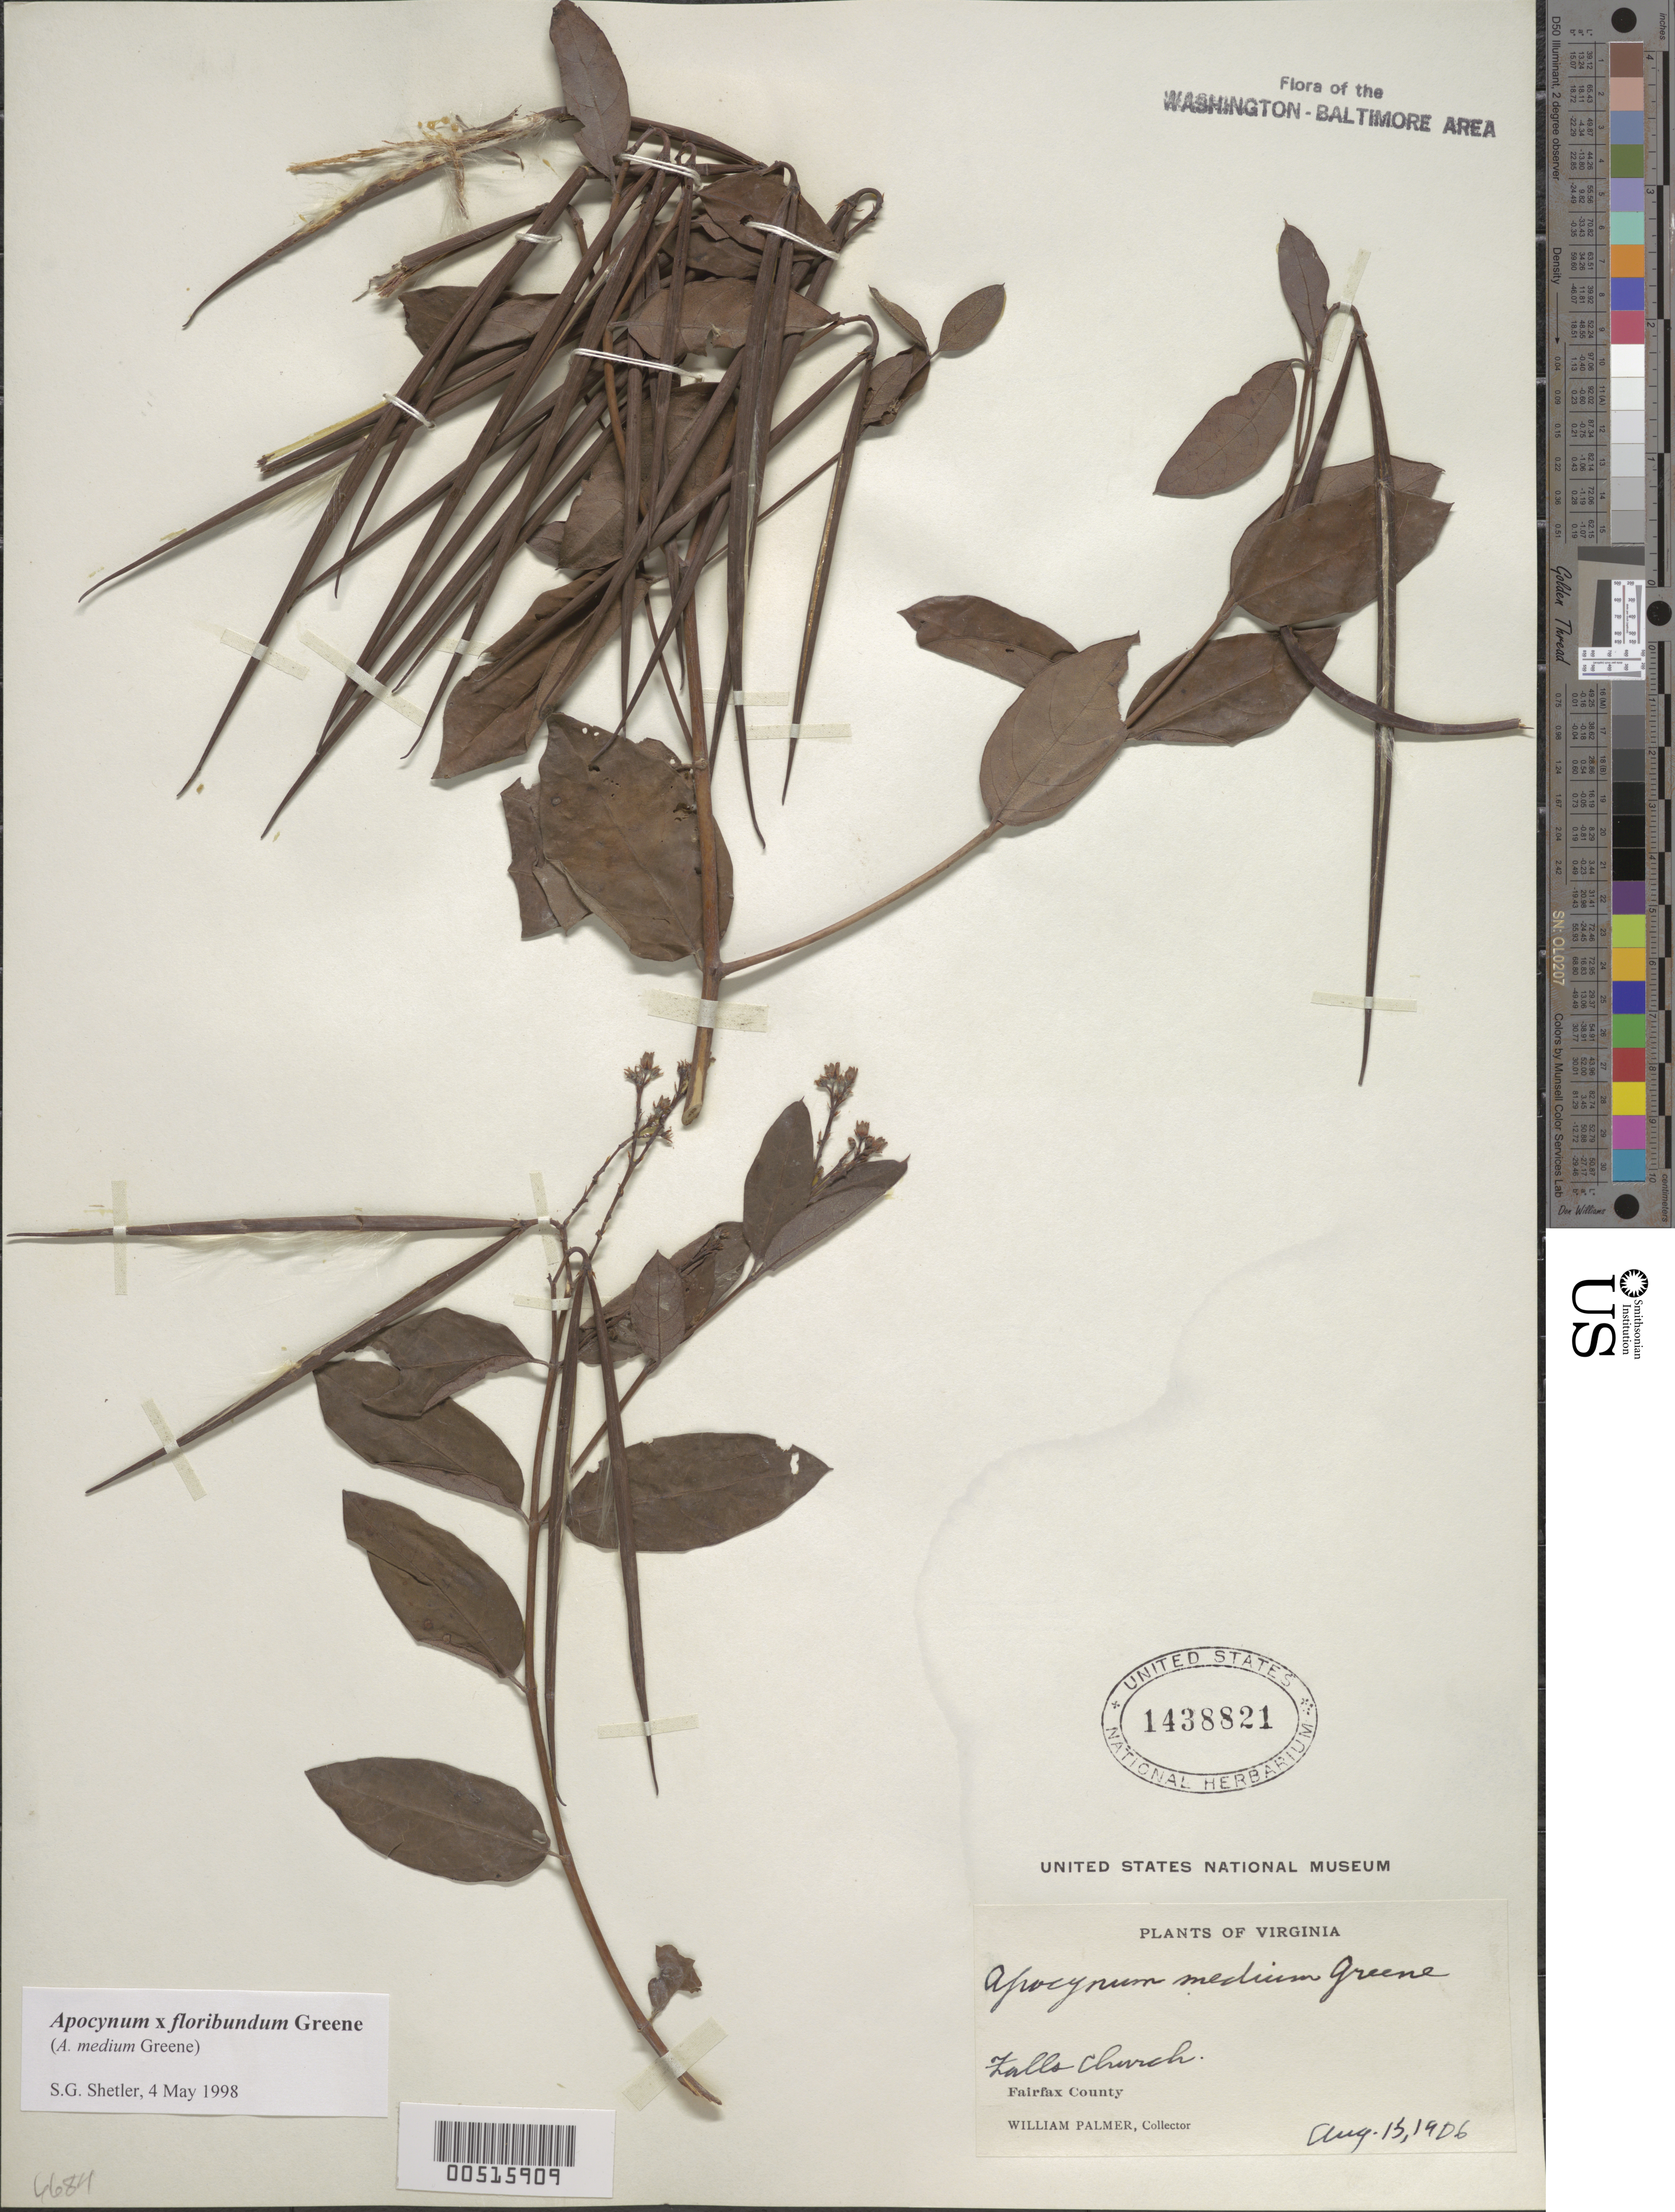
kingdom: Plantae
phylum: Tracheophyta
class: Magnoliopsida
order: Gentianales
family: Apocynaceae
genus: Apocynum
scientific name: Apocynum x floribundum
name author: Greene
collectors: W. Palmer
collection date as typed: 15 Aug 1906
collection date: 1906-08-15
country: United States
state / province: Virginia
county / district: Fairfax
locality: Falls Church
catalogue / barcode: US 1438821